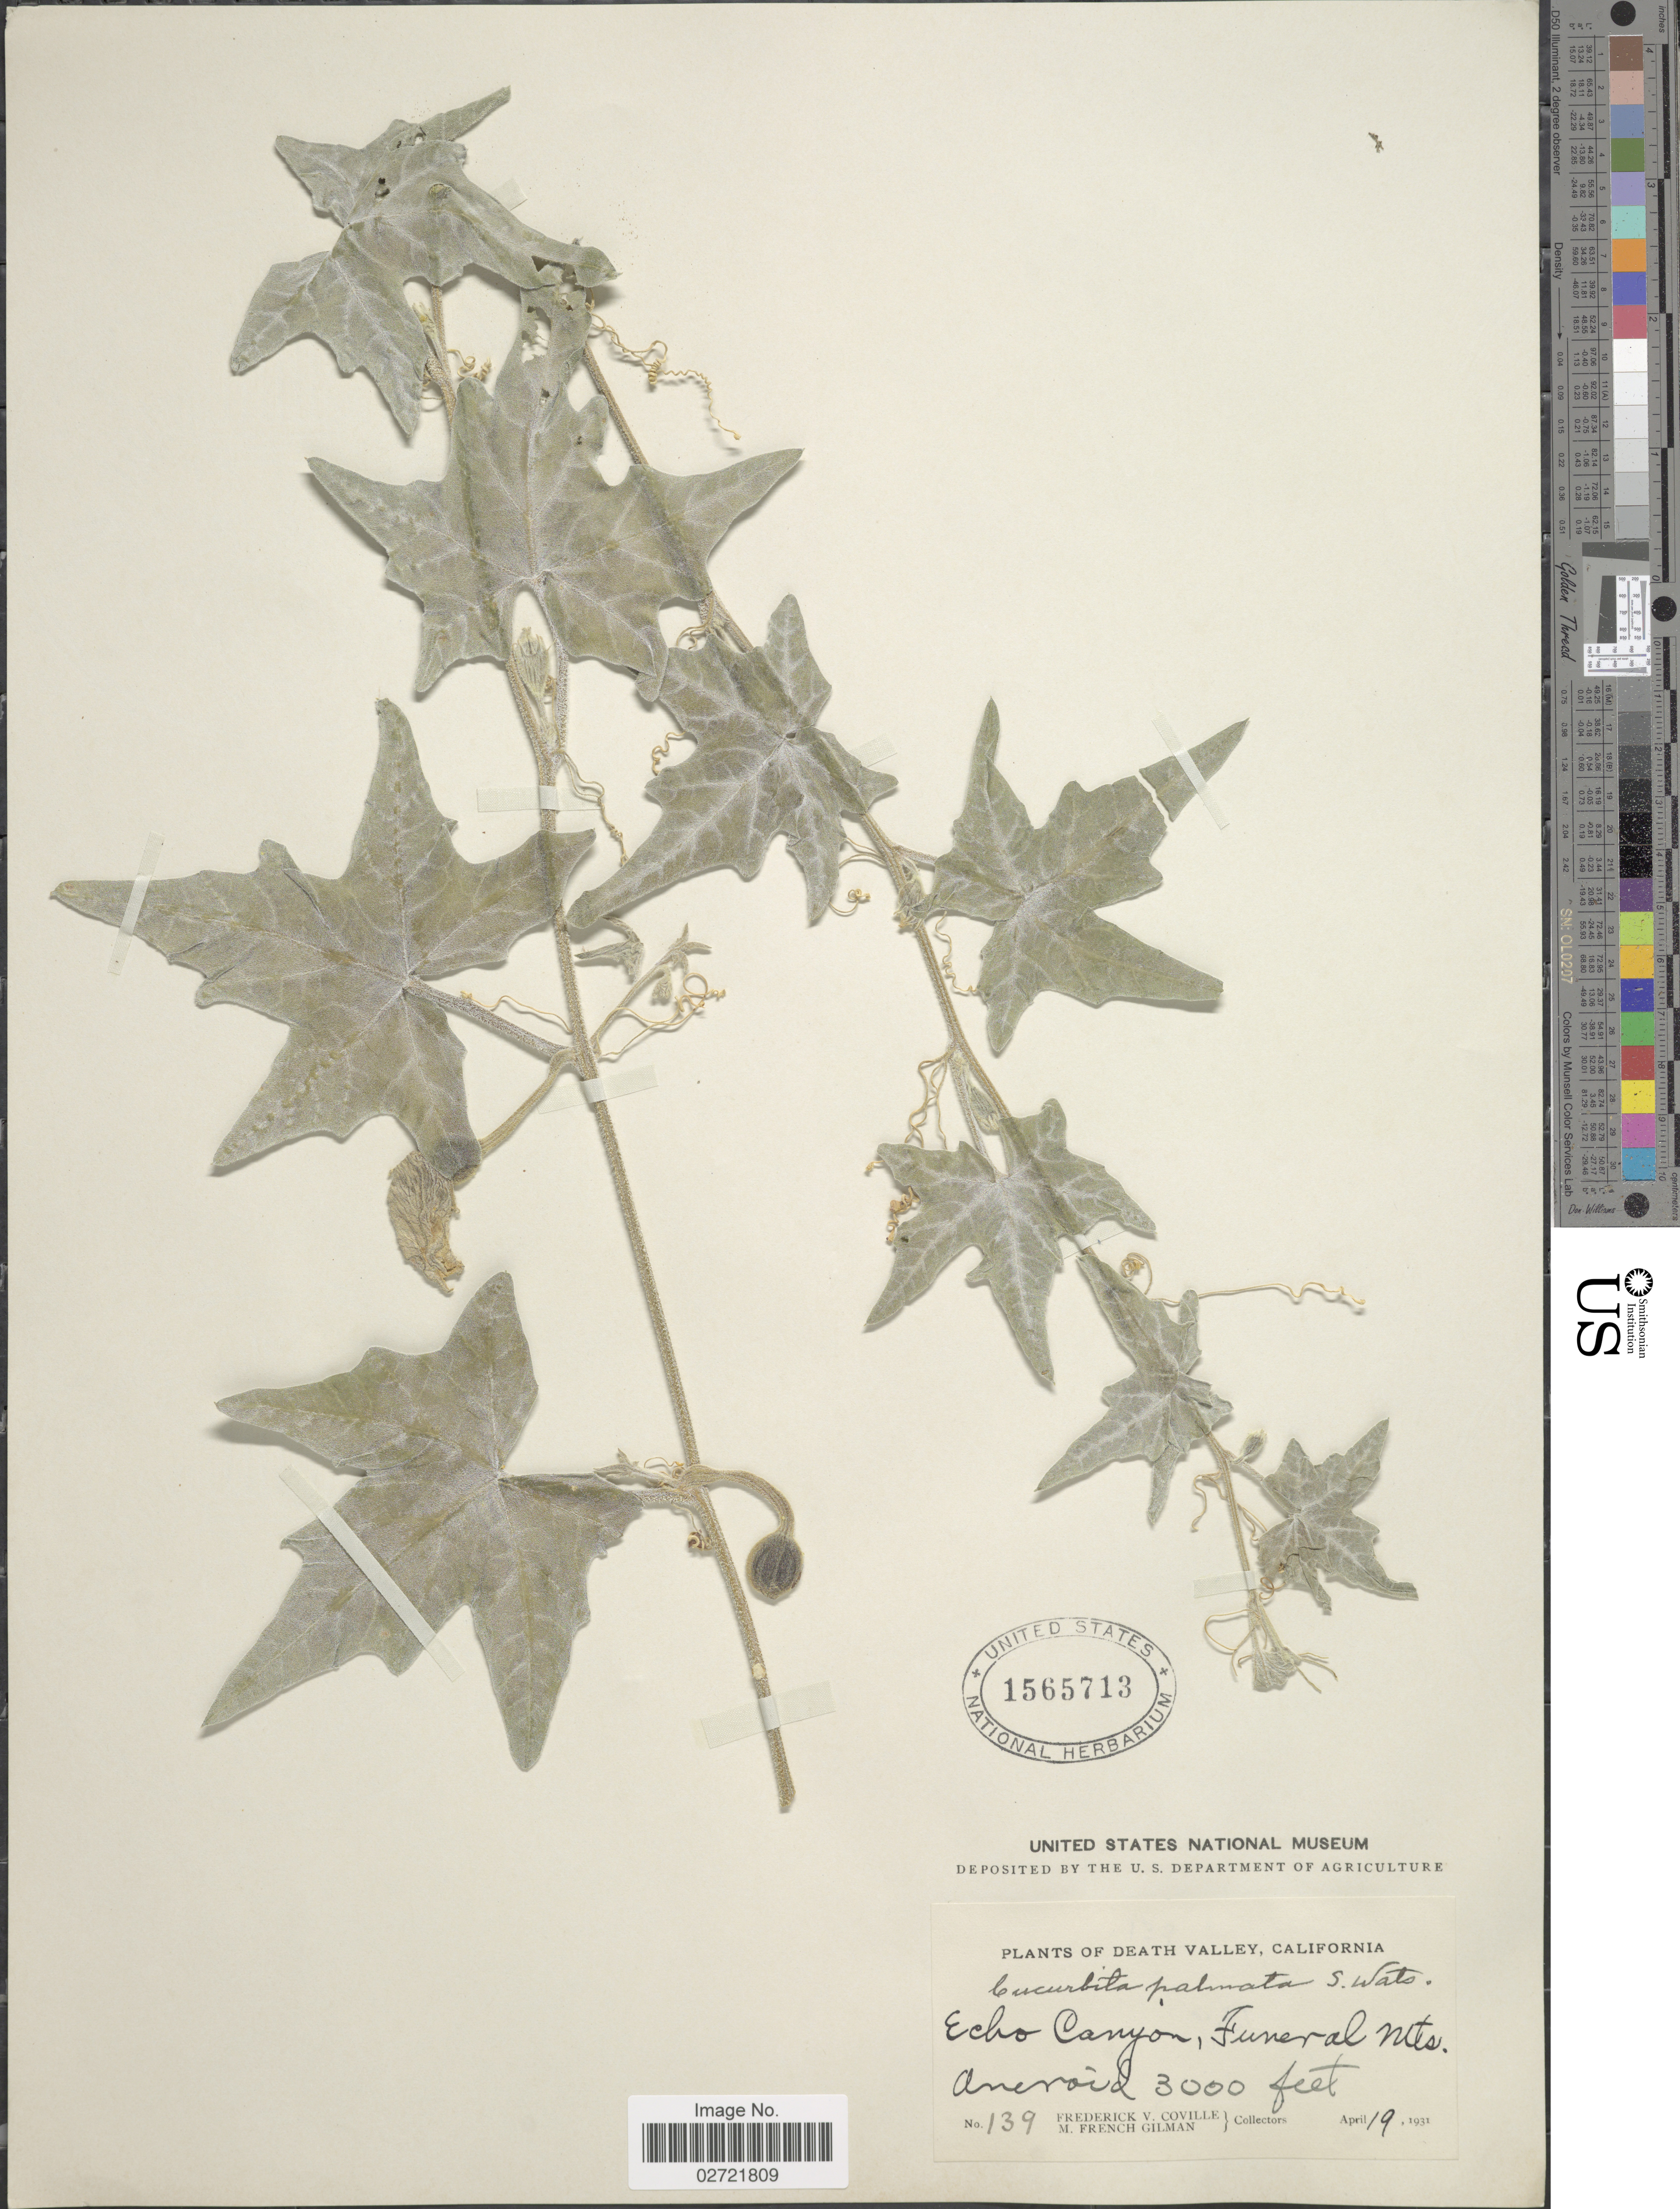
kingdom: Plantae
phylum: Tracheophyta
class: Magnoliopsida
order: Cucurbitales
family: Cucurbitaceae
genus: Cucurbita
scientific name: Cucurbita palmata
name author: S. Watson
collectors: F. V. Coville & M. F. Gilman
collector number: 139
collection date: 1931-04-19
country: United States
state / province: California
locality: Death Valley, Echo Canyon, Funeral Mts, Aneroid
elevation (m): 914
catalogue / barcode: US 1565713